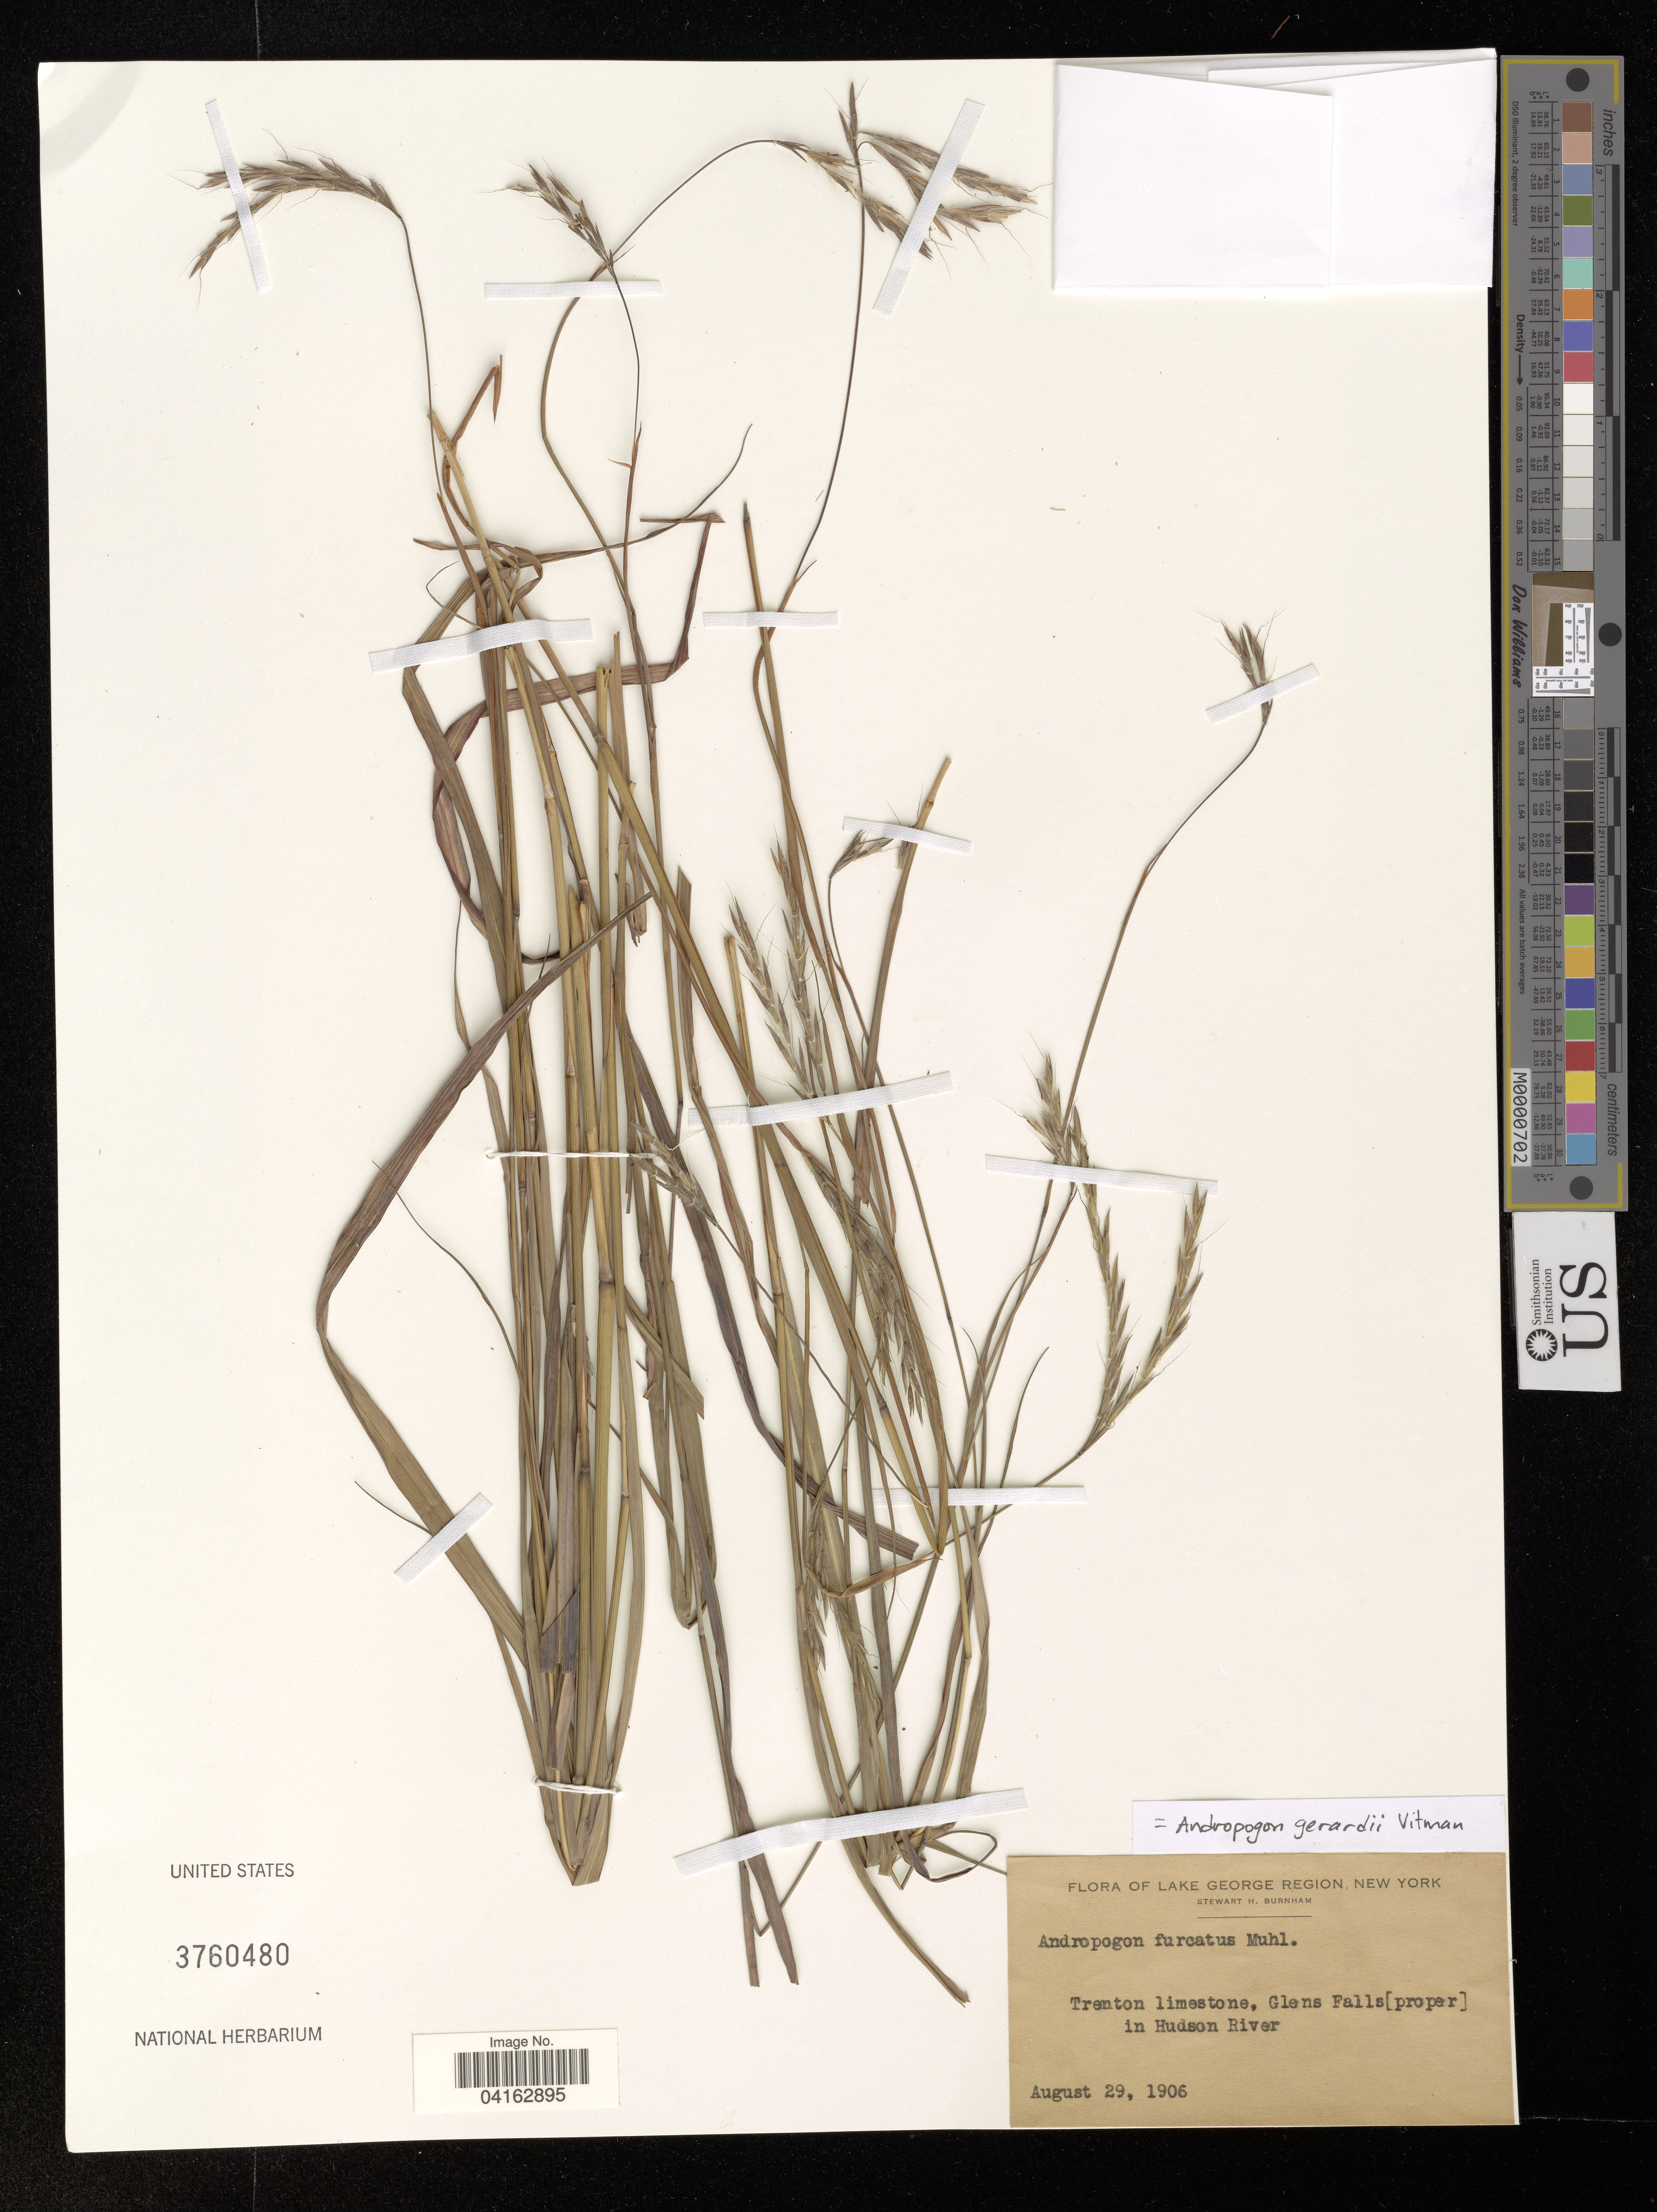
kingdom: Plantae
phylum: Tracheophyta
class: Liliopsida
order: Poales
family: Poaceae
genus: Andropogon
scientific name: Andropogon furcatus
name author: Muhl. ex Willd.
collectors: S. Burnham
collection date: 1906-08-06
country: United States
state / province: New York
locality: Lake George Region. Trenton limestone, Glens Falls [proper] in Hudson River.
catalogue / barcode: US 3760480